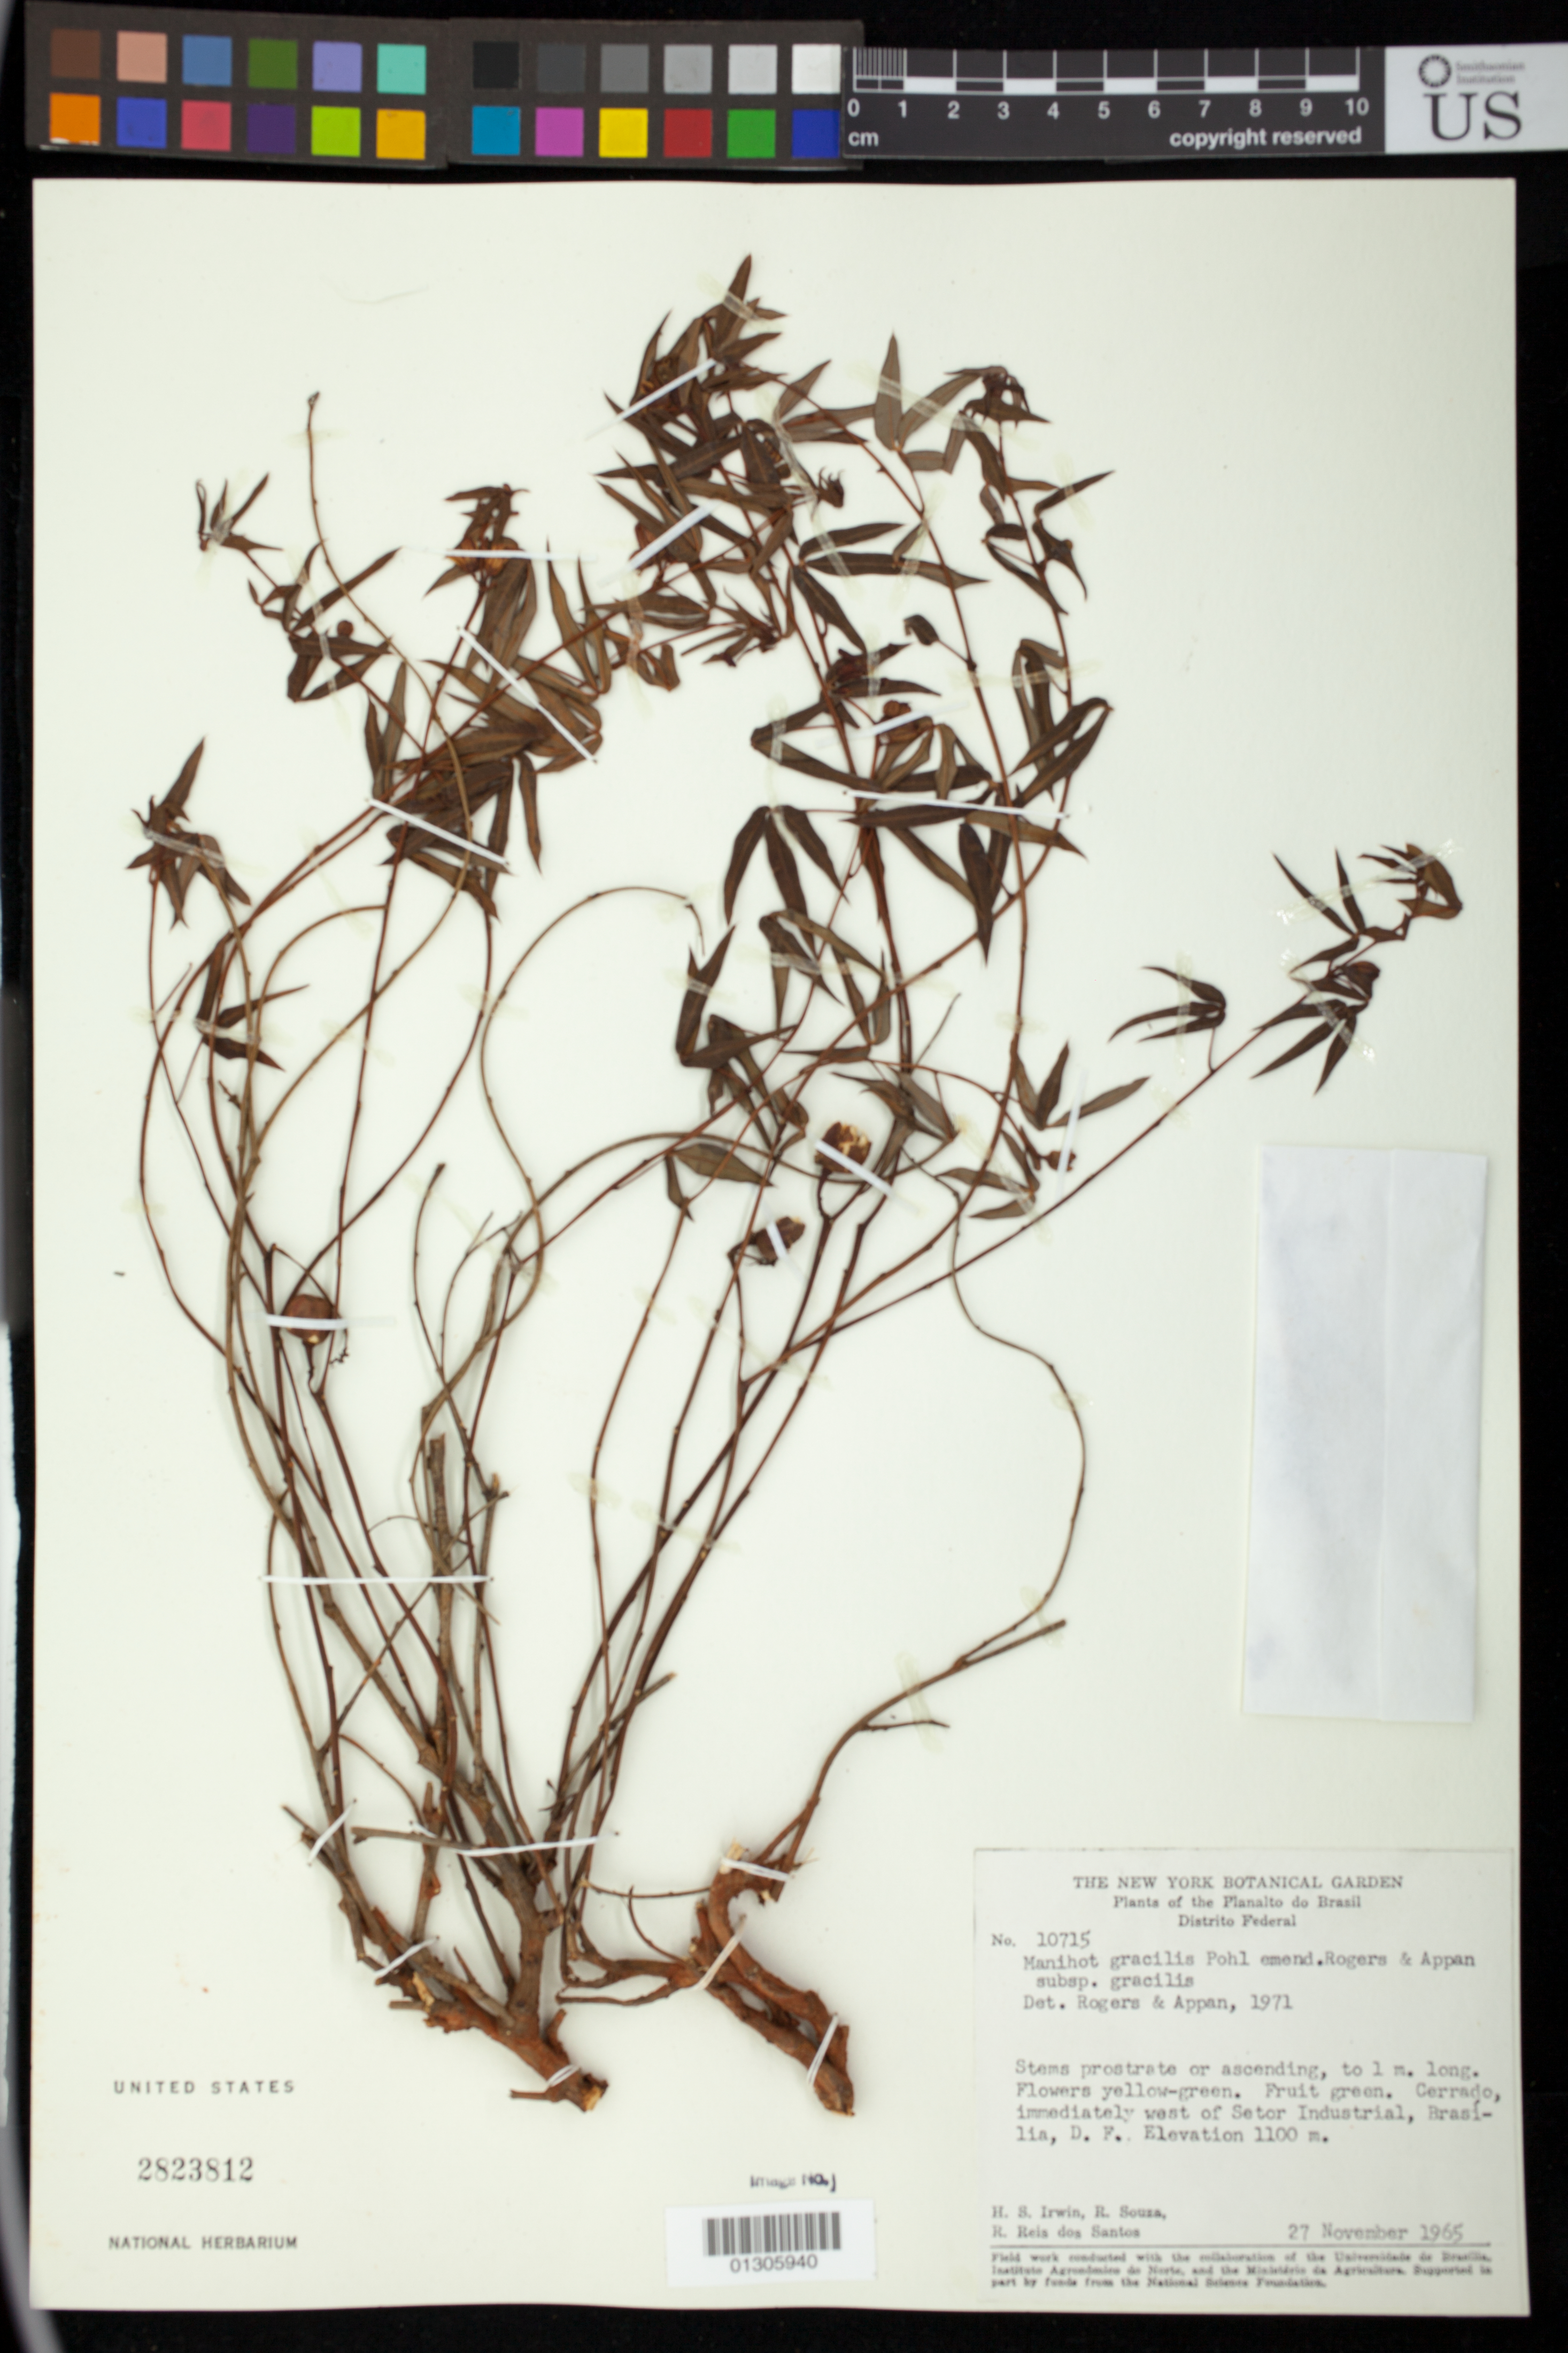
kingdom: Plantae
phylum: Tracheophyta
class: Magnoliopsida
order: Malpighiales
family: Euphorbiaceae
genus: Manihot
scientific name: Manihot esculenta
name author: Crantz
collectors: H. Irwin, R. Souza & R. Reis dos Santos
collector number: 10715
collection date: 1965-11-27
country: Brazil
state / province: Distrito Federal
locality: Cerrado, immediately west of Setor Industrial, Brasilia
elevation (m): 1100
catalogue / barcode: US 2823812